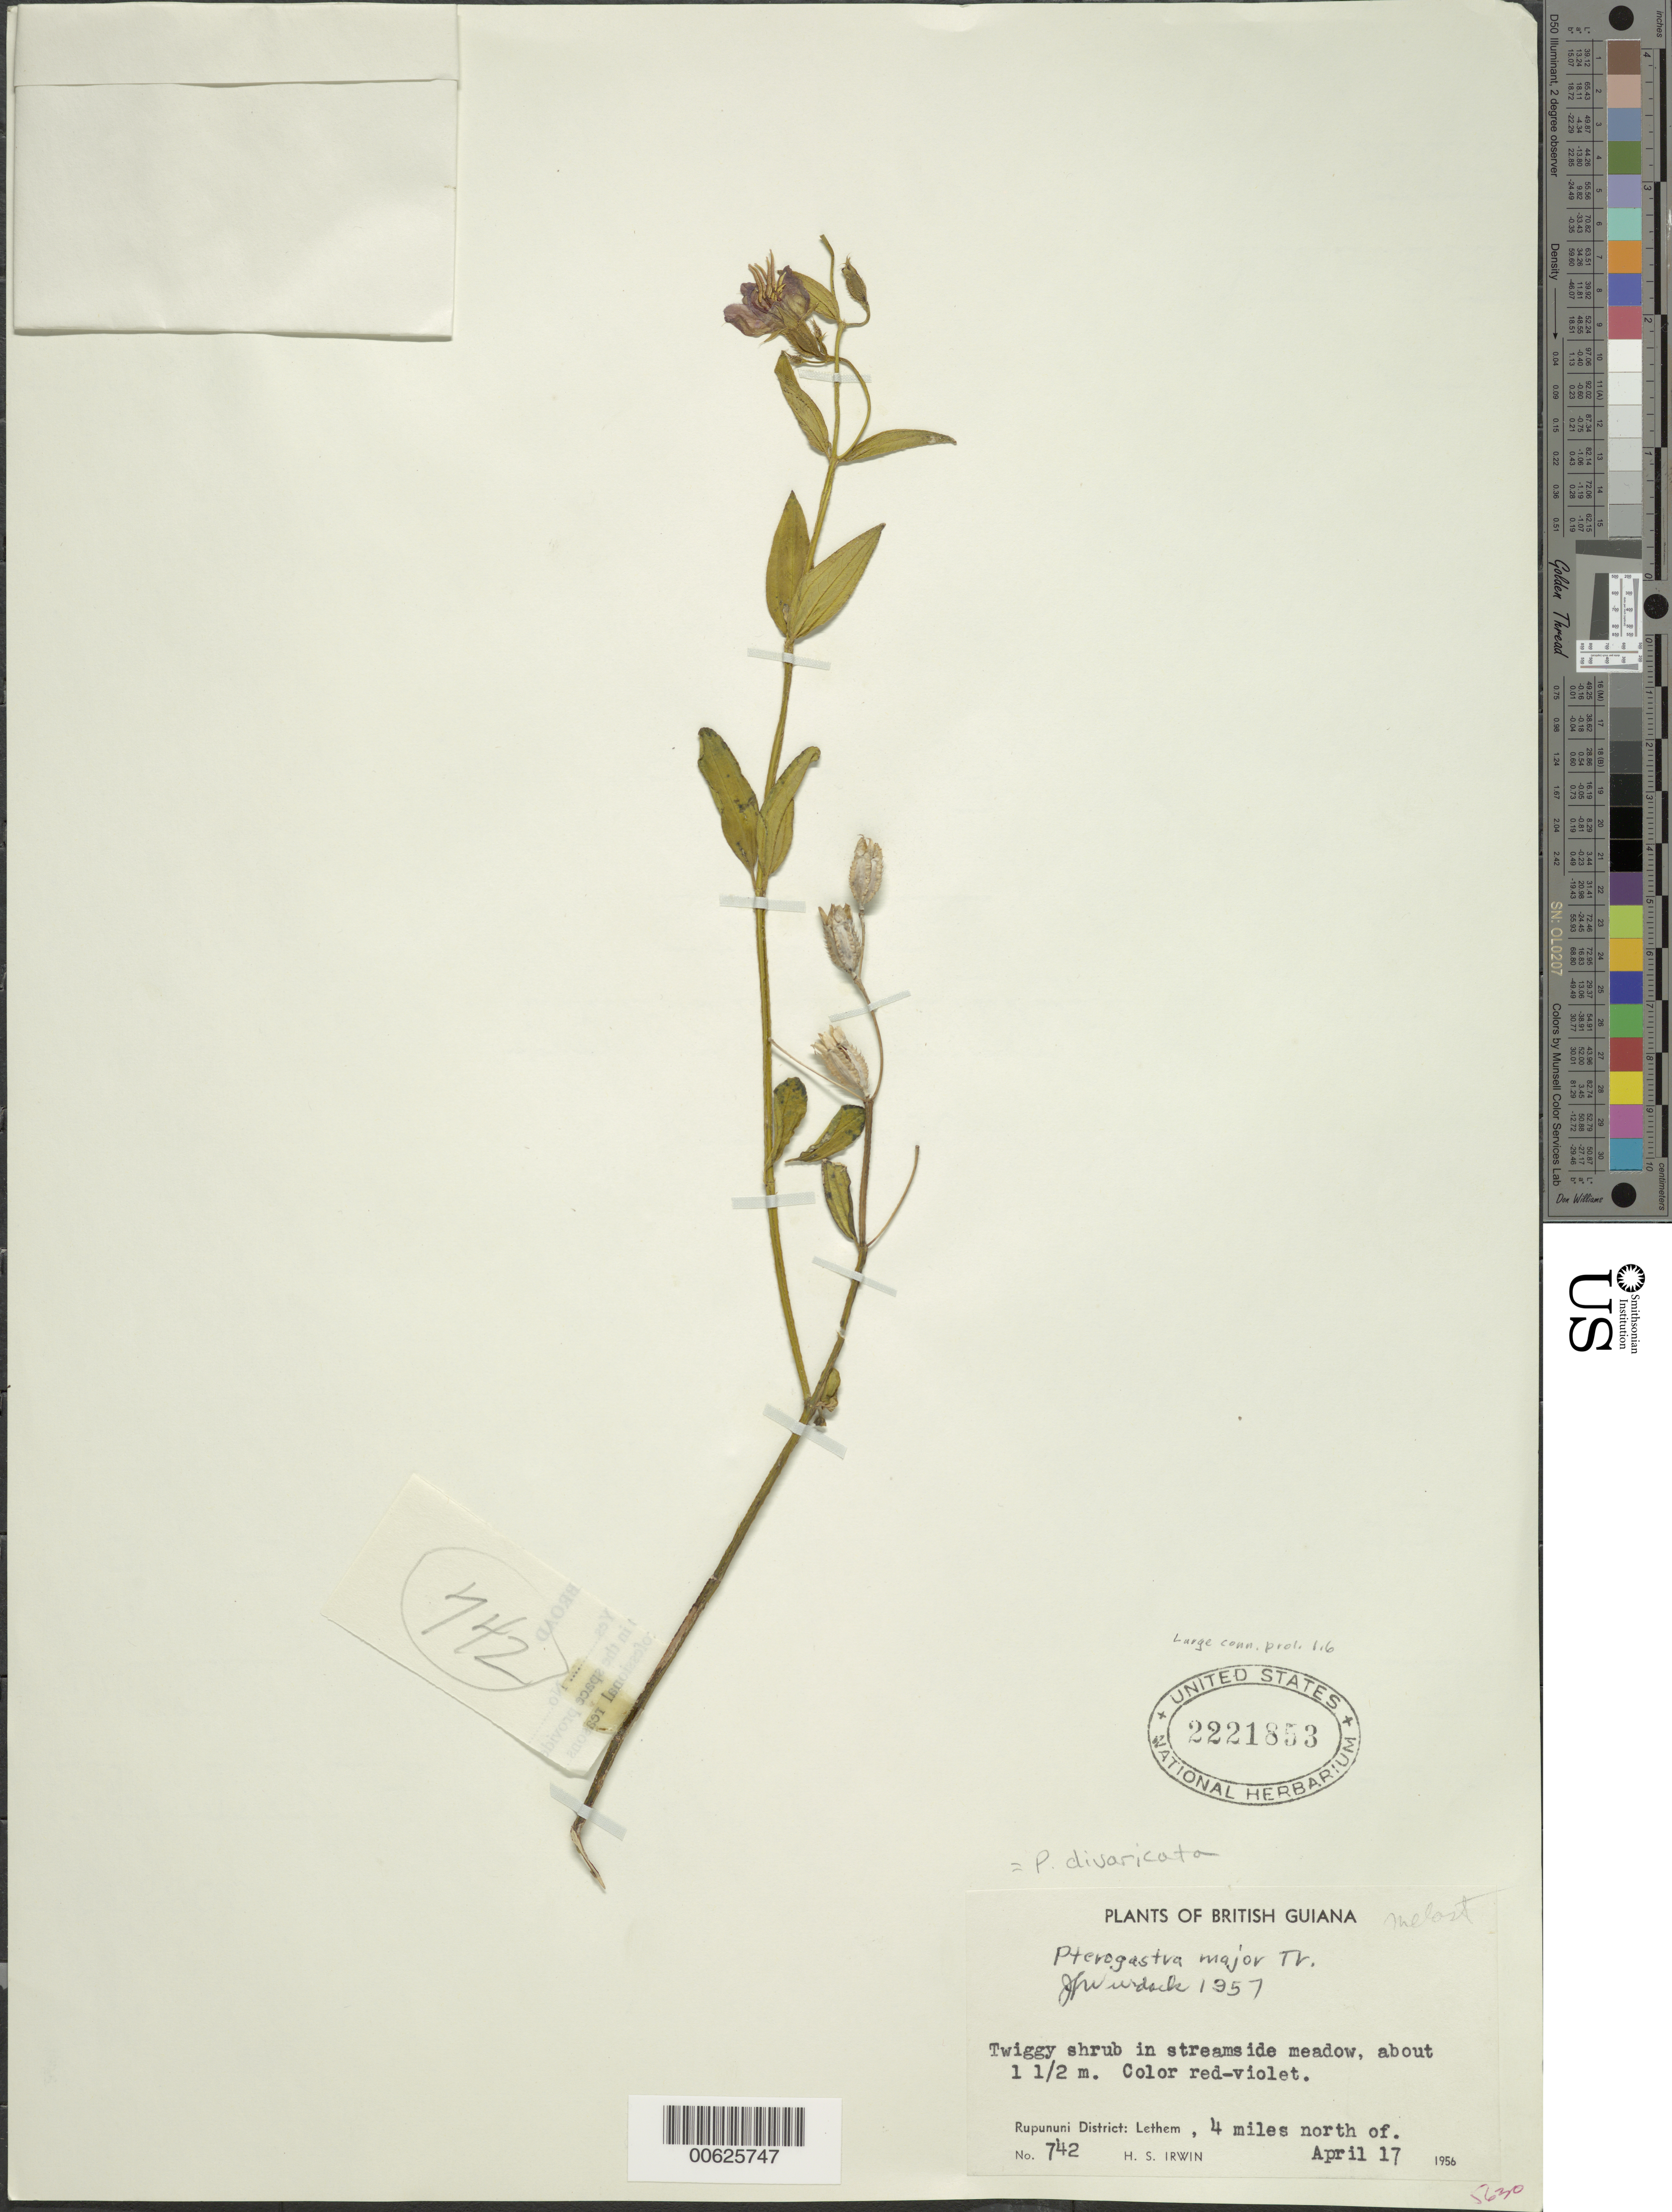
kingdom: Plantae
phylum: Tracheophyta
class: Magnoliopsida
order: Myrtales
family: Melastomataceae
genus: Pterogastra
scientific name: Pterogastra divaricata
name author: (Bonpl.) Naudin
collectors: H. Irwin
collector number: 742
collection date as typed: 17-Apr-56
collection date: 1956-04-17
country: Guyana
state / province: U. Takutu-U. Essequibo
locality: Rupununi Dist., 4 mi. N of Lethem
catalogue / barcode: US 2221853